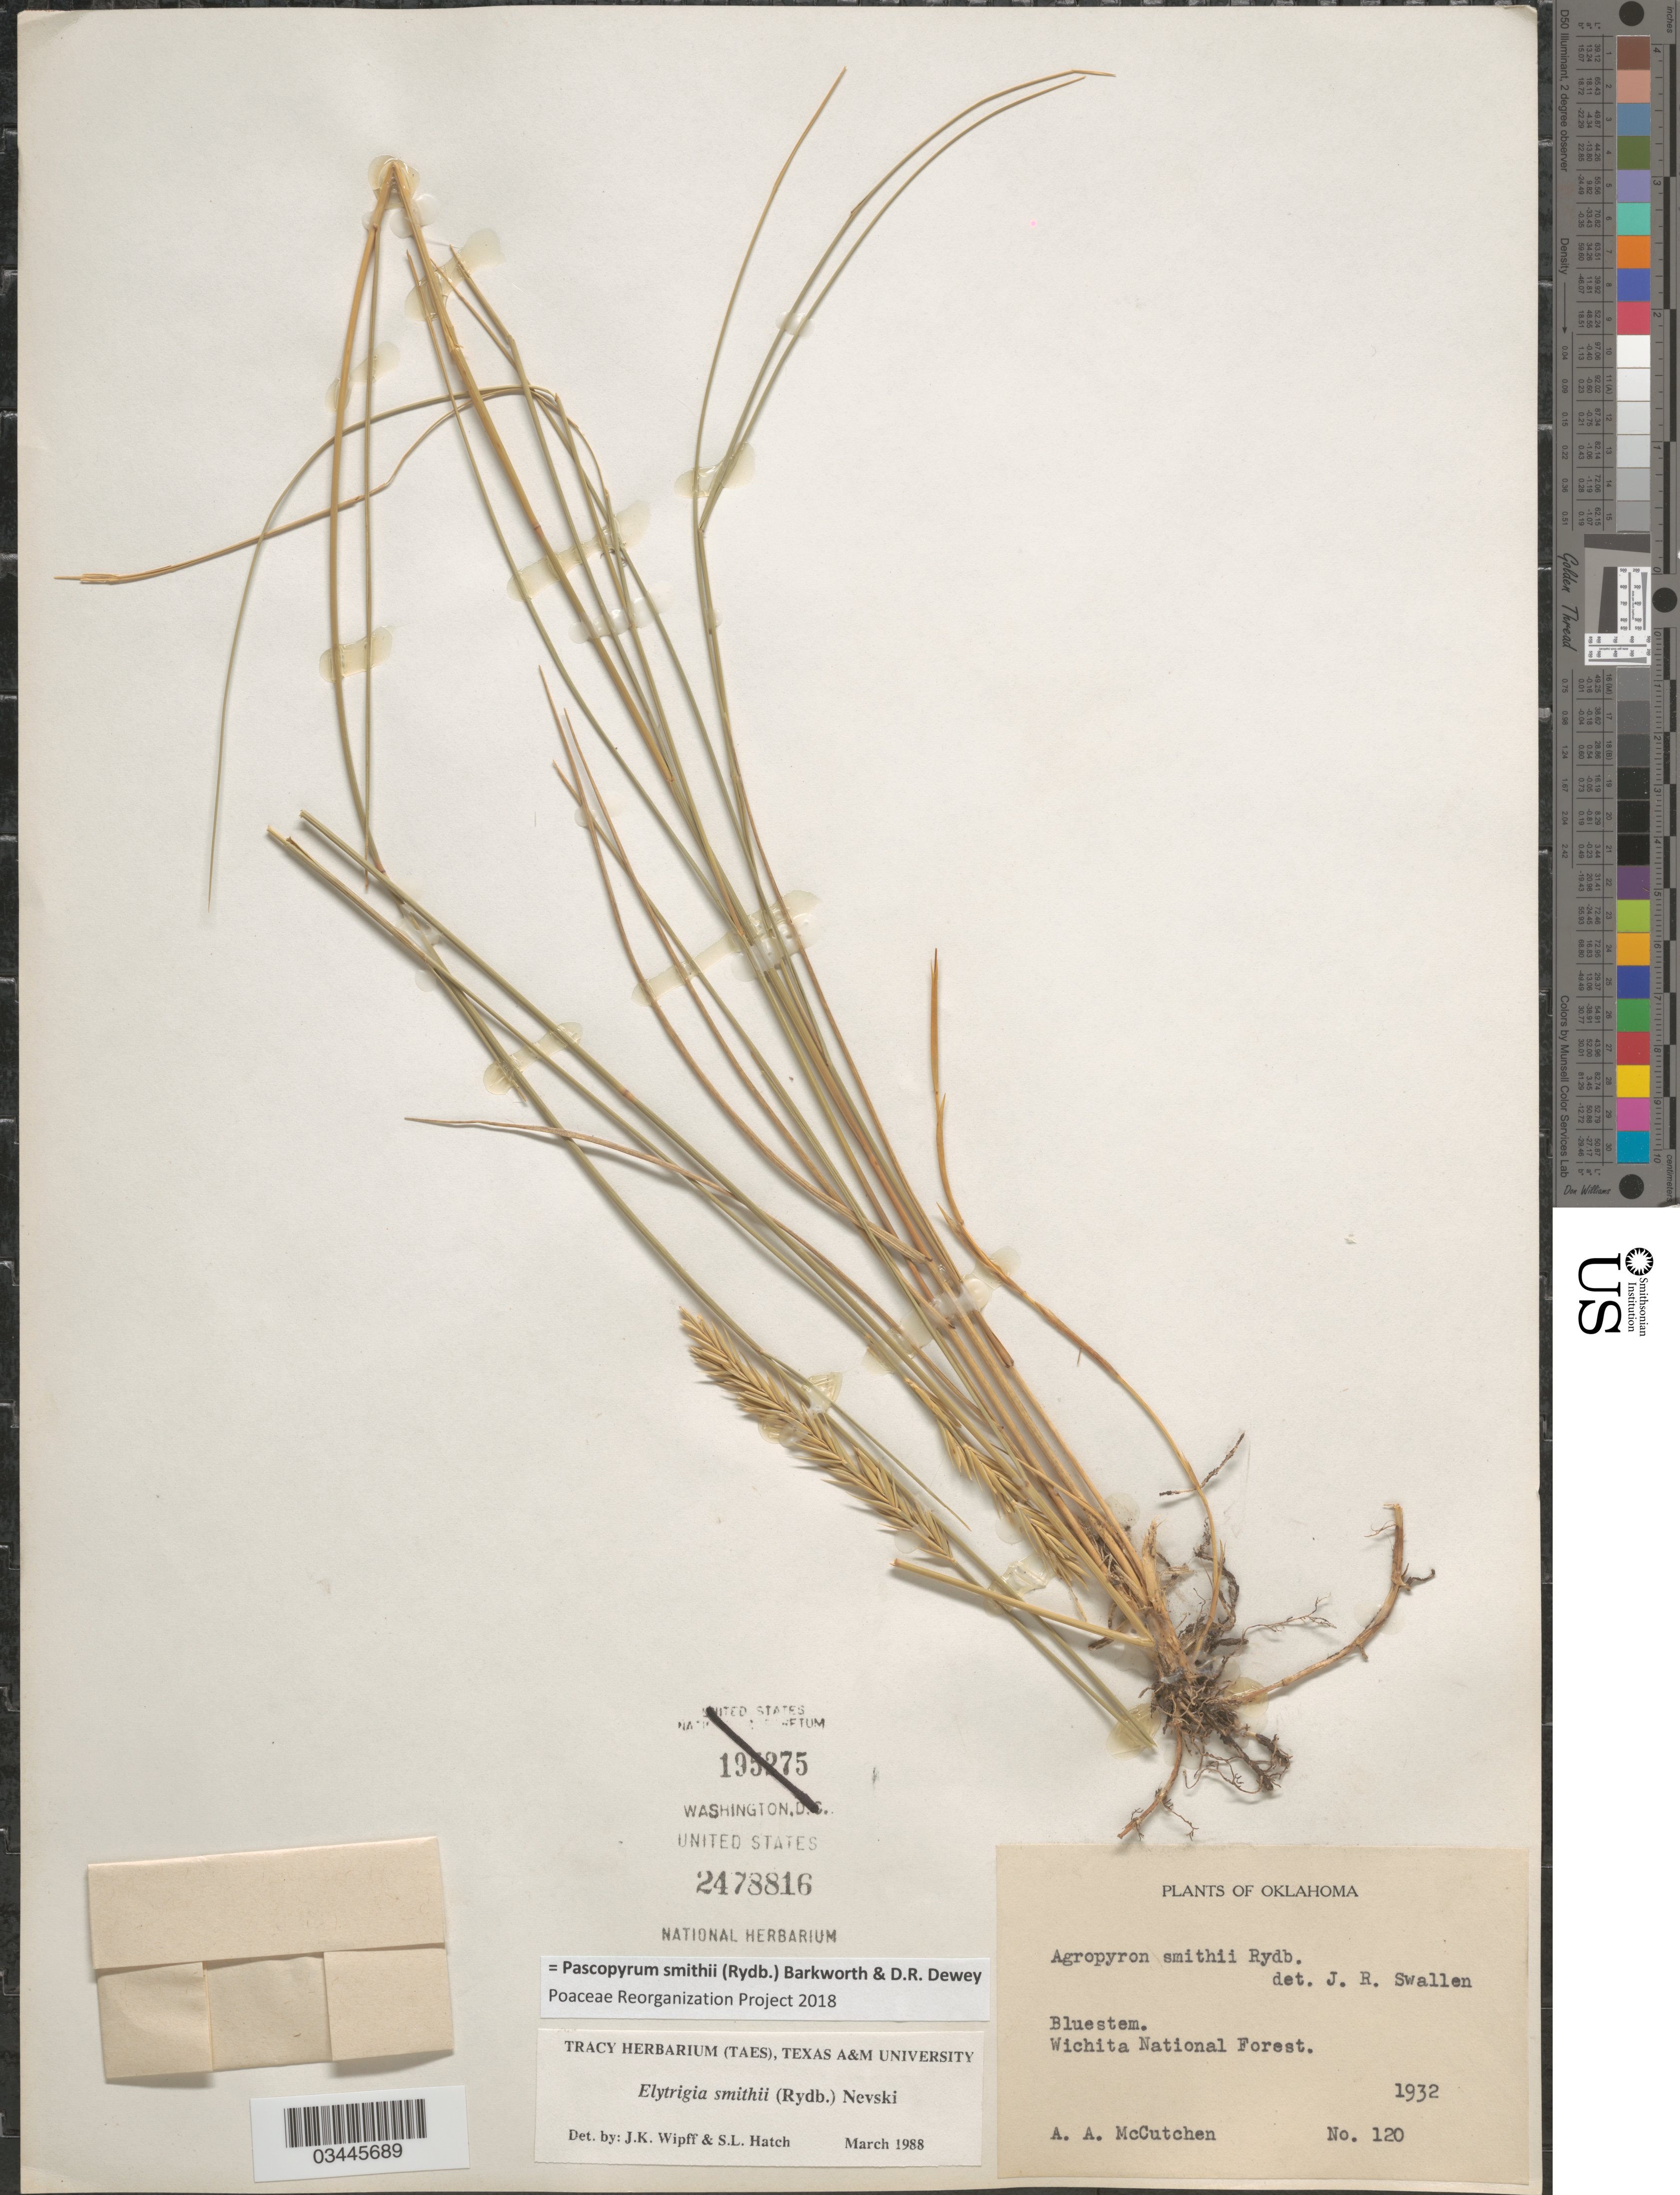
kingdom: Plantae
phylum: Tracheophyta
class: Liliopsida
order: Poales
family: Poaceae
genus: Pascopyrum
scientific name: Pascopyrum smithii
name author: (Rydb.) Barkworth & Dewey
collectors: A. McCutchen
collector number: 120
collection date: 1932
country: United States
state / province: Oklahoma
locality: Bluestem. Wichita National Forest.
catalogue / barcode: US 2478816